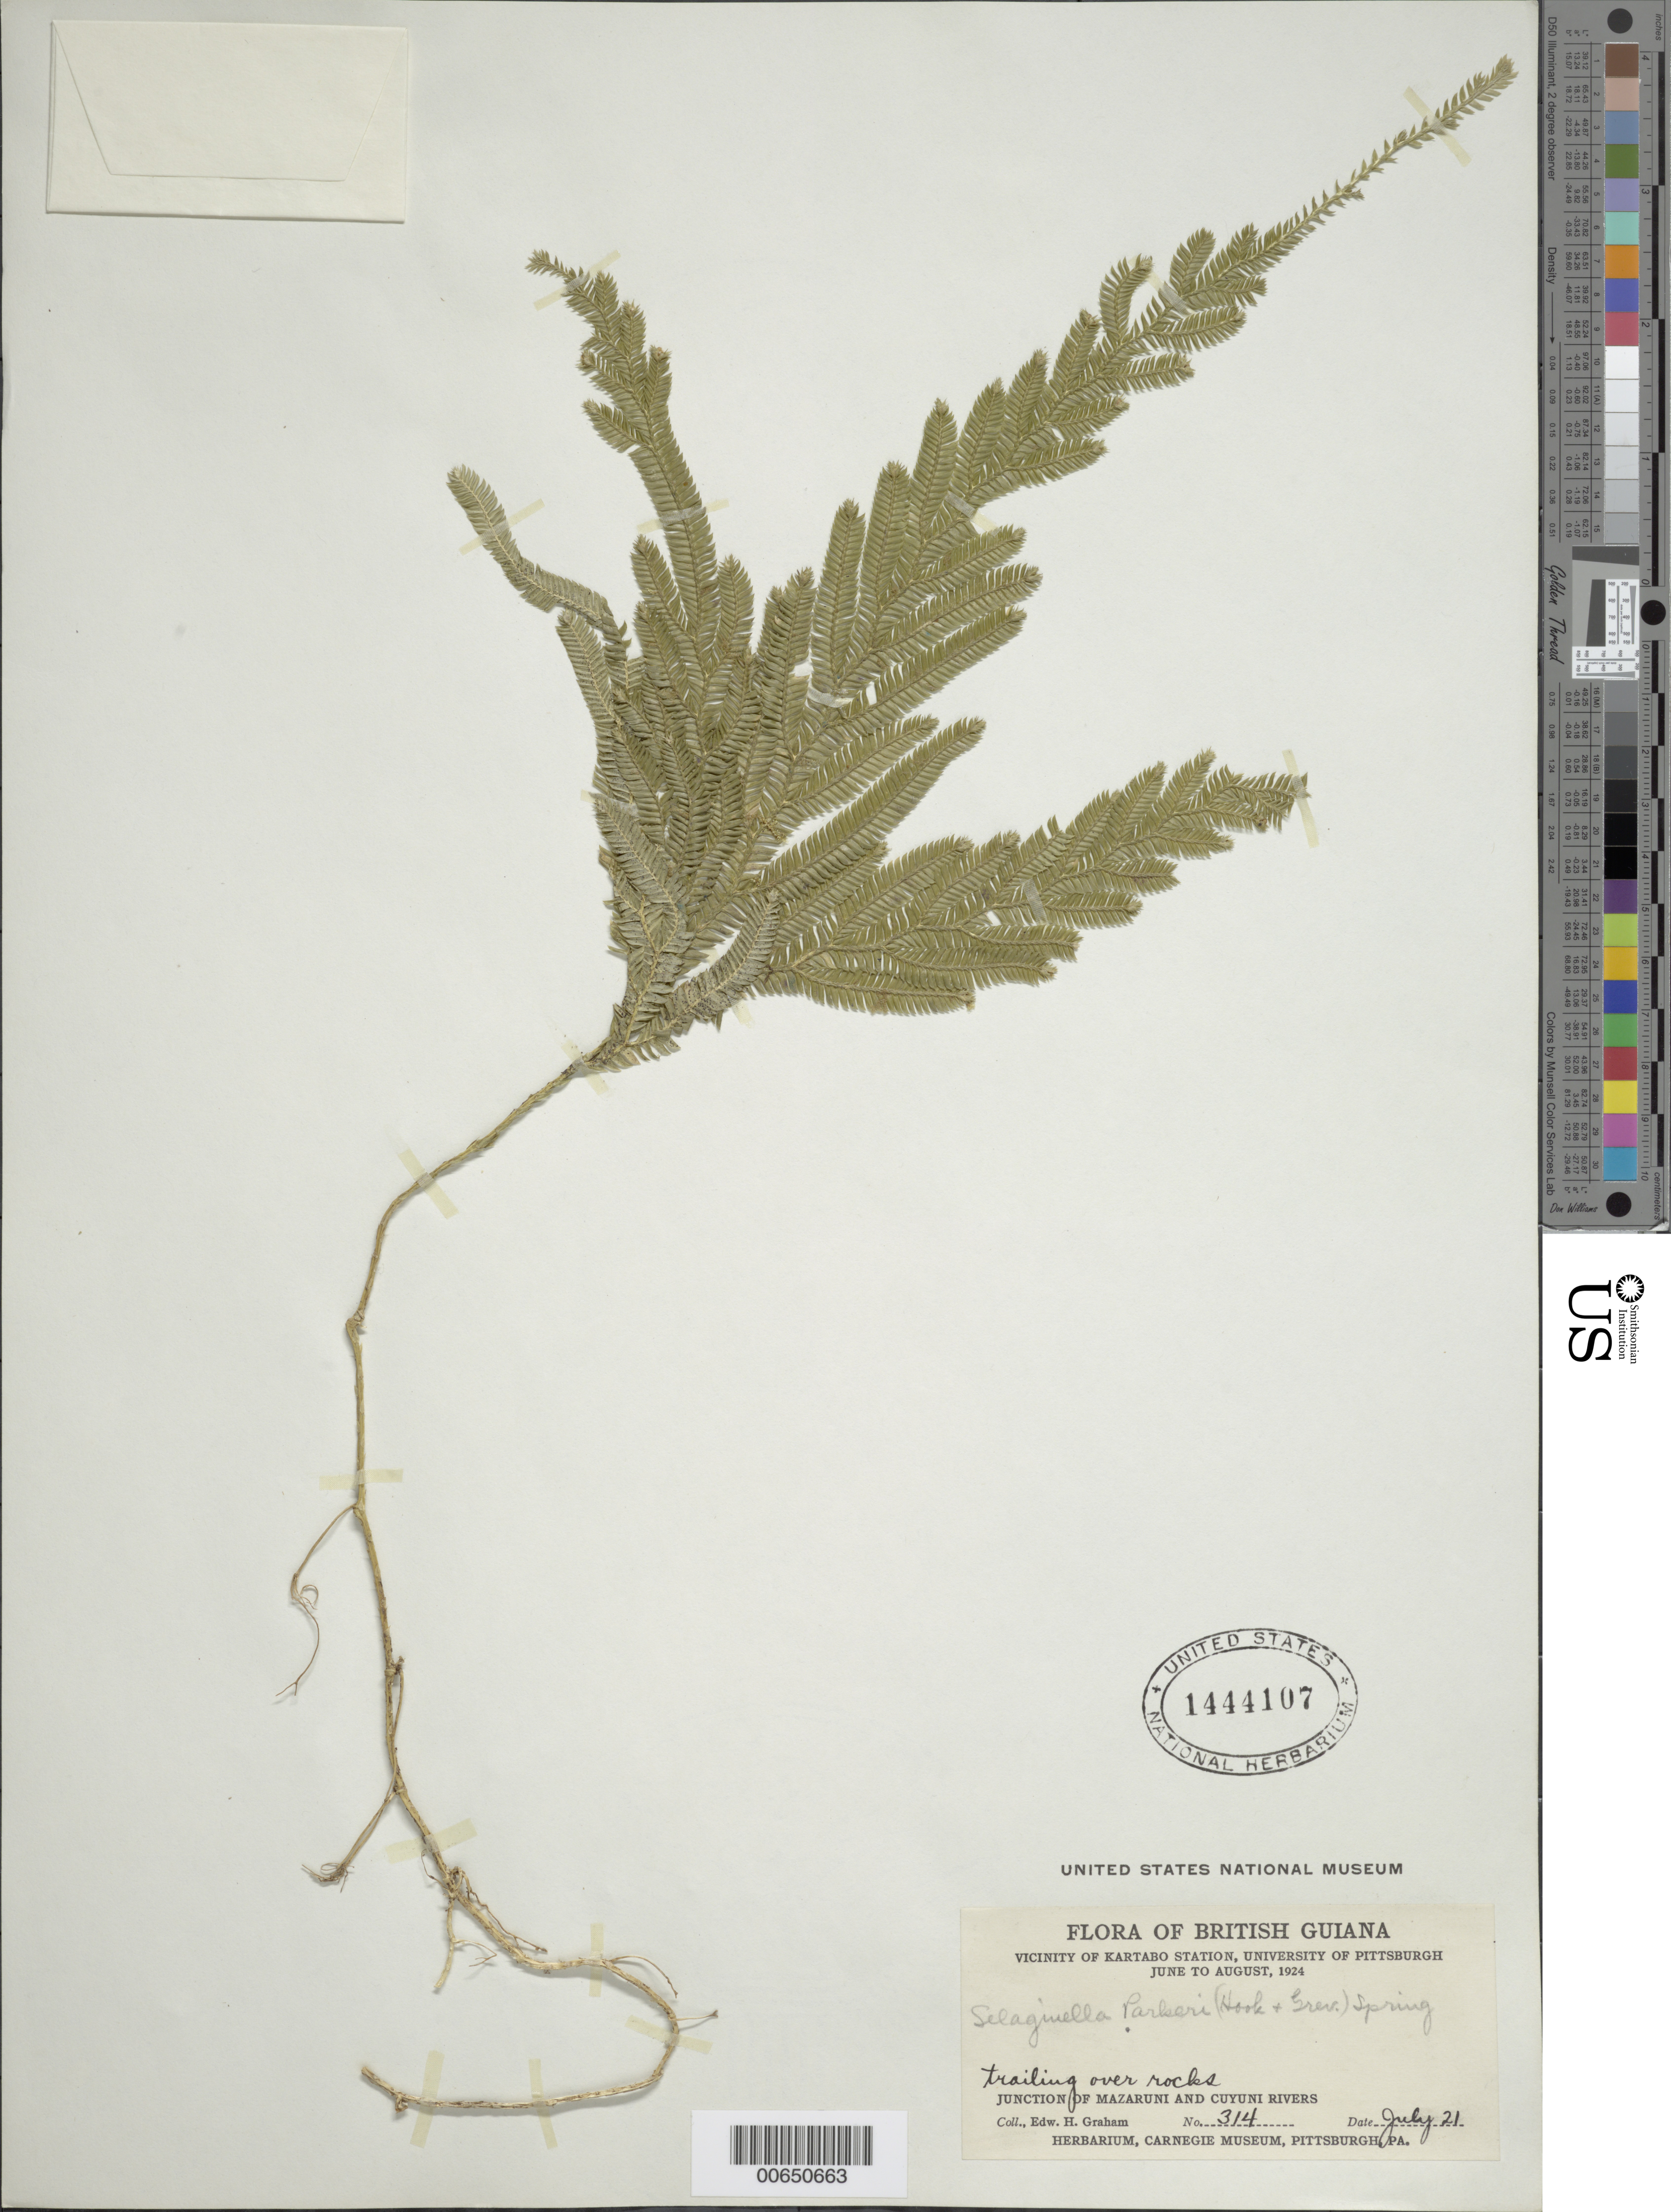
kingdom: Plantae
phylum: Tracheophyta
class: Lycopodiopsida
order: Selaginellales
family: Selaginellaceae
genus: Selaginella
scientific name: Selaginella parkeri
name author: (Hook. & Grev.) Spring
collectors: E. H. Graham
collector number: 314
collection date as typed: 21-Jul-21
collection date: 1921-07-21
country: Guyana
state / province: Cuyuni-Mazaruni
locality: Kartabo Station, junction of Mazaruni and Cuyuni Rivers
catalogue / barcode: US 1444107